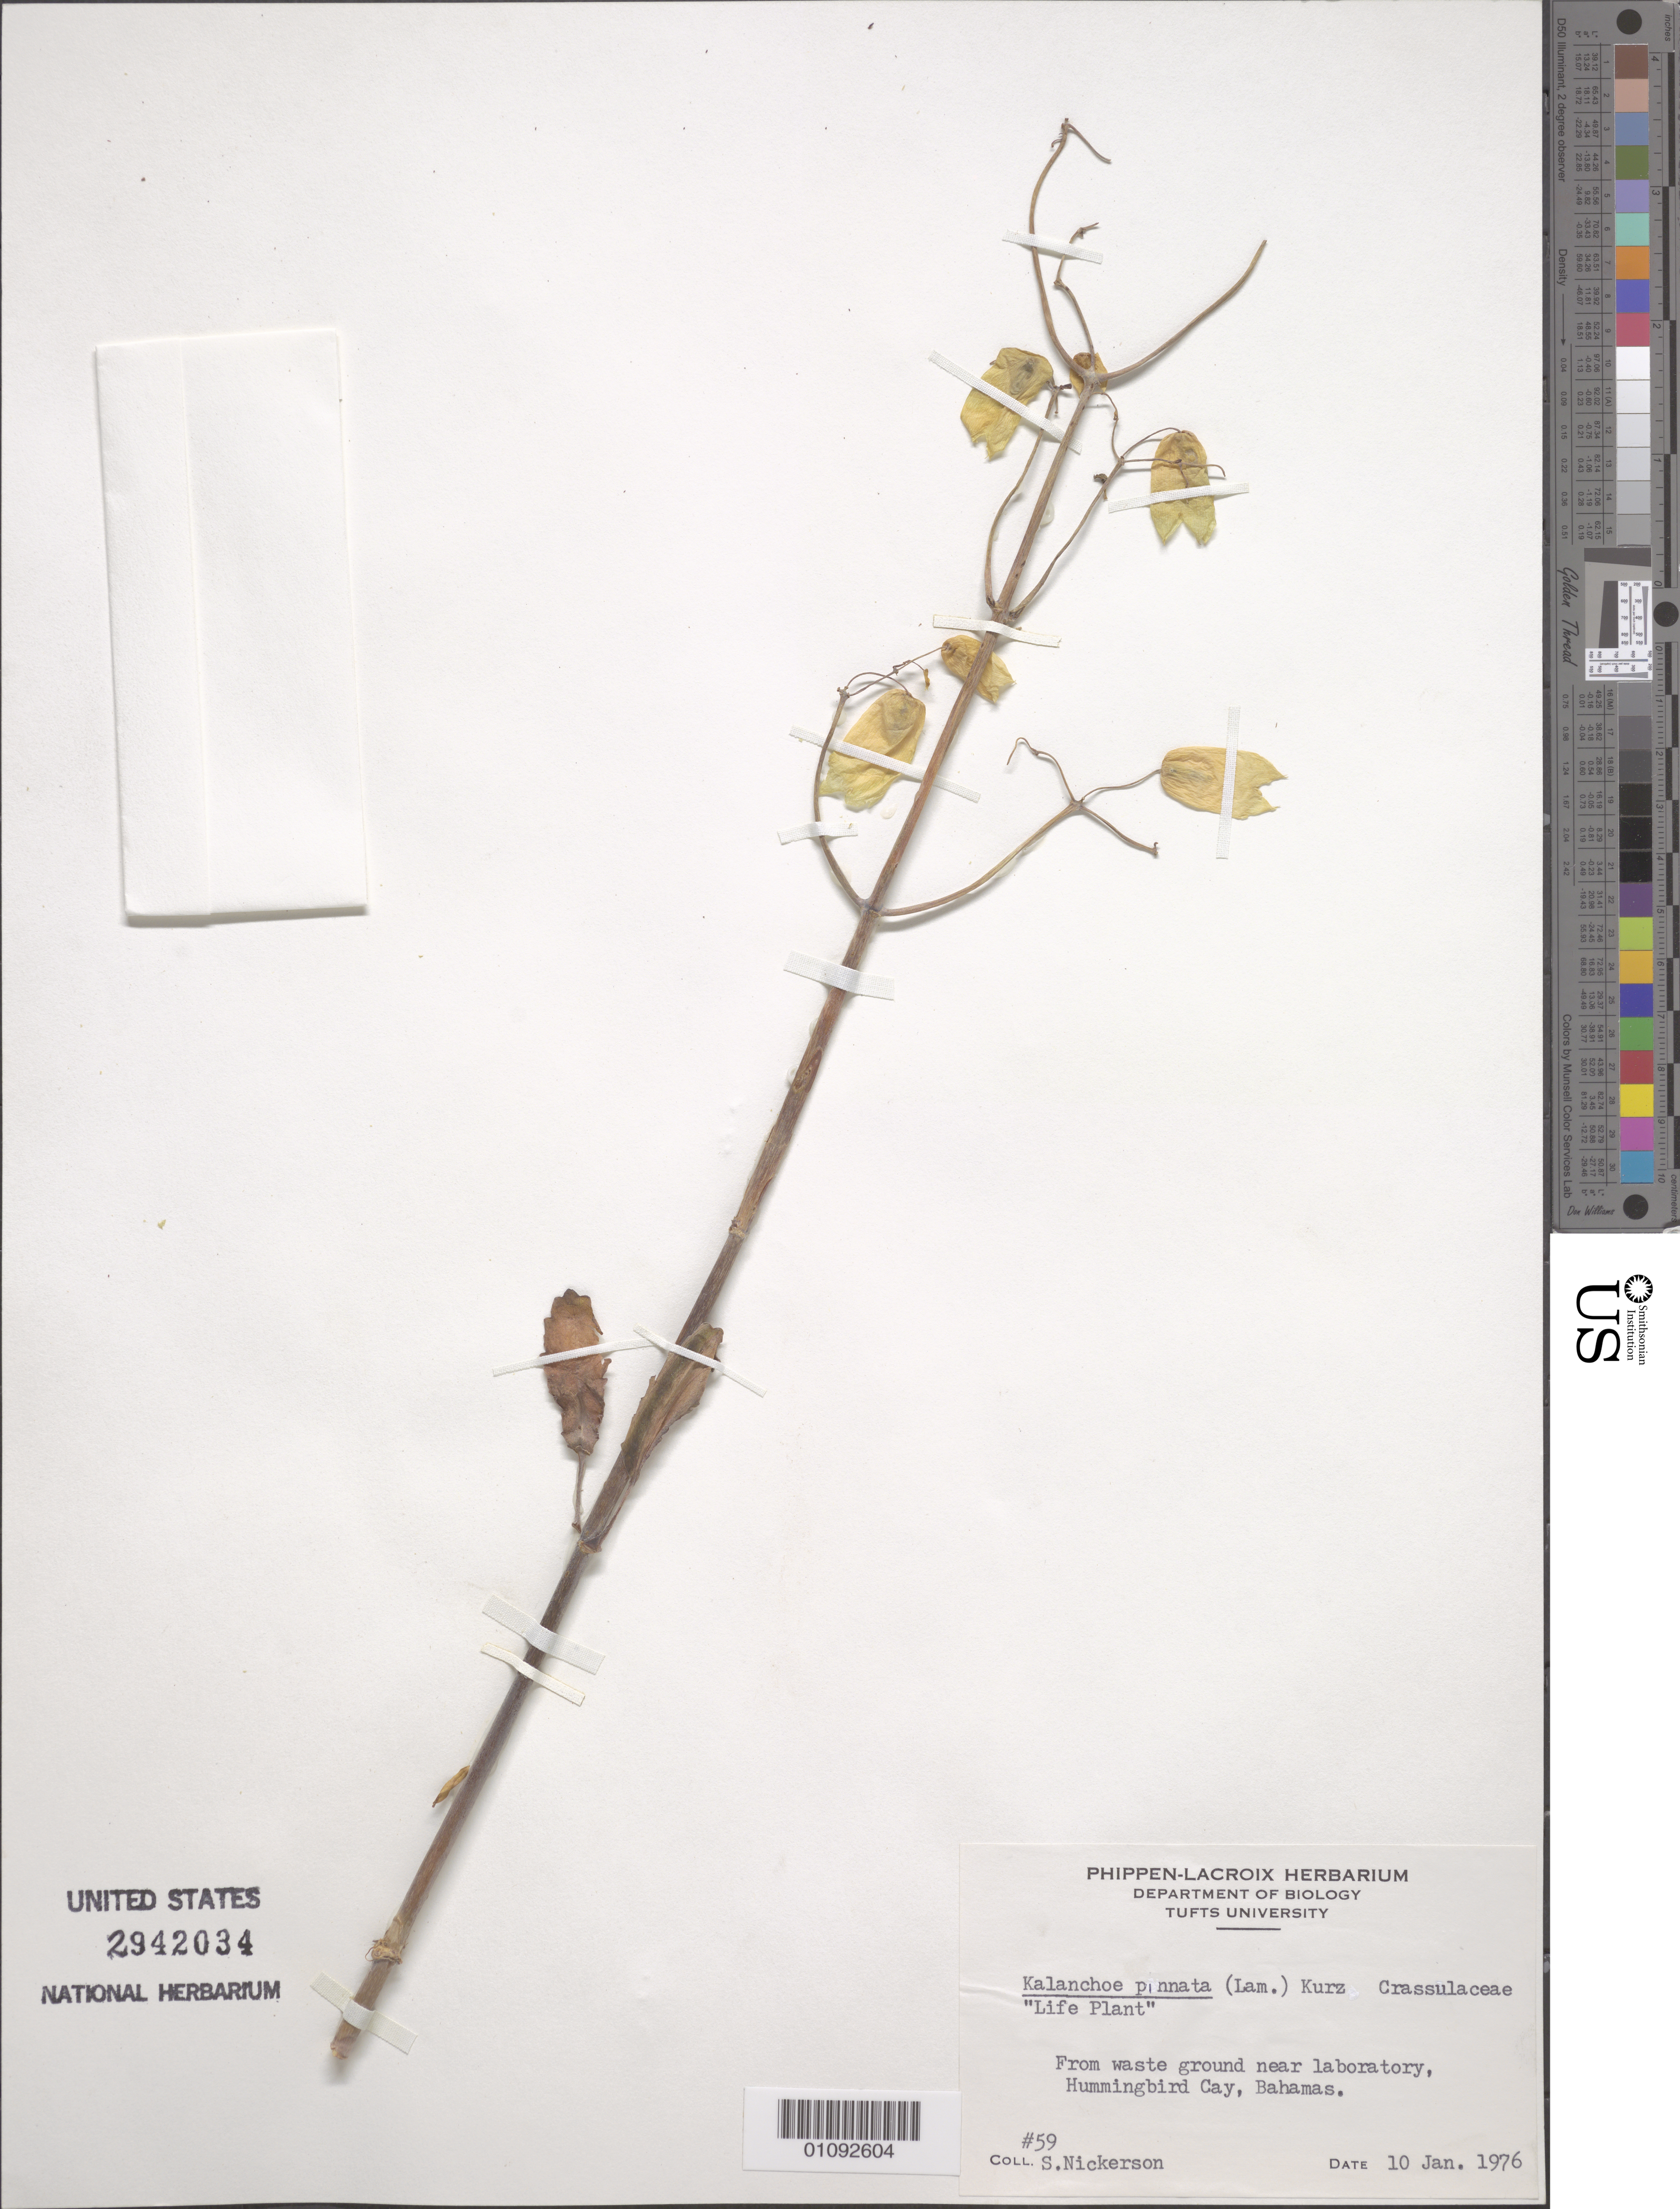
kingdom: Plantae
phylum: Tracheophyta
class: Magnoliopsida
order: Saxifragales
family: Crassulaceae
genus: Kalanchoe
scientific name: Kalanchoe pinnata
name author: (Lam.) Pers.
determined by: Strong, Mark T., (BOT), Smithsonian Institution - National Museum of Natural History (UNITED STATES)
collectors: S. Nickerson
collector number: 59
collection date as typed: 10 Jan 1976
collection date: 1976-01-10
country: Bahamas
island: Hummingbird Cay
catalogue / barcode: US 2942034